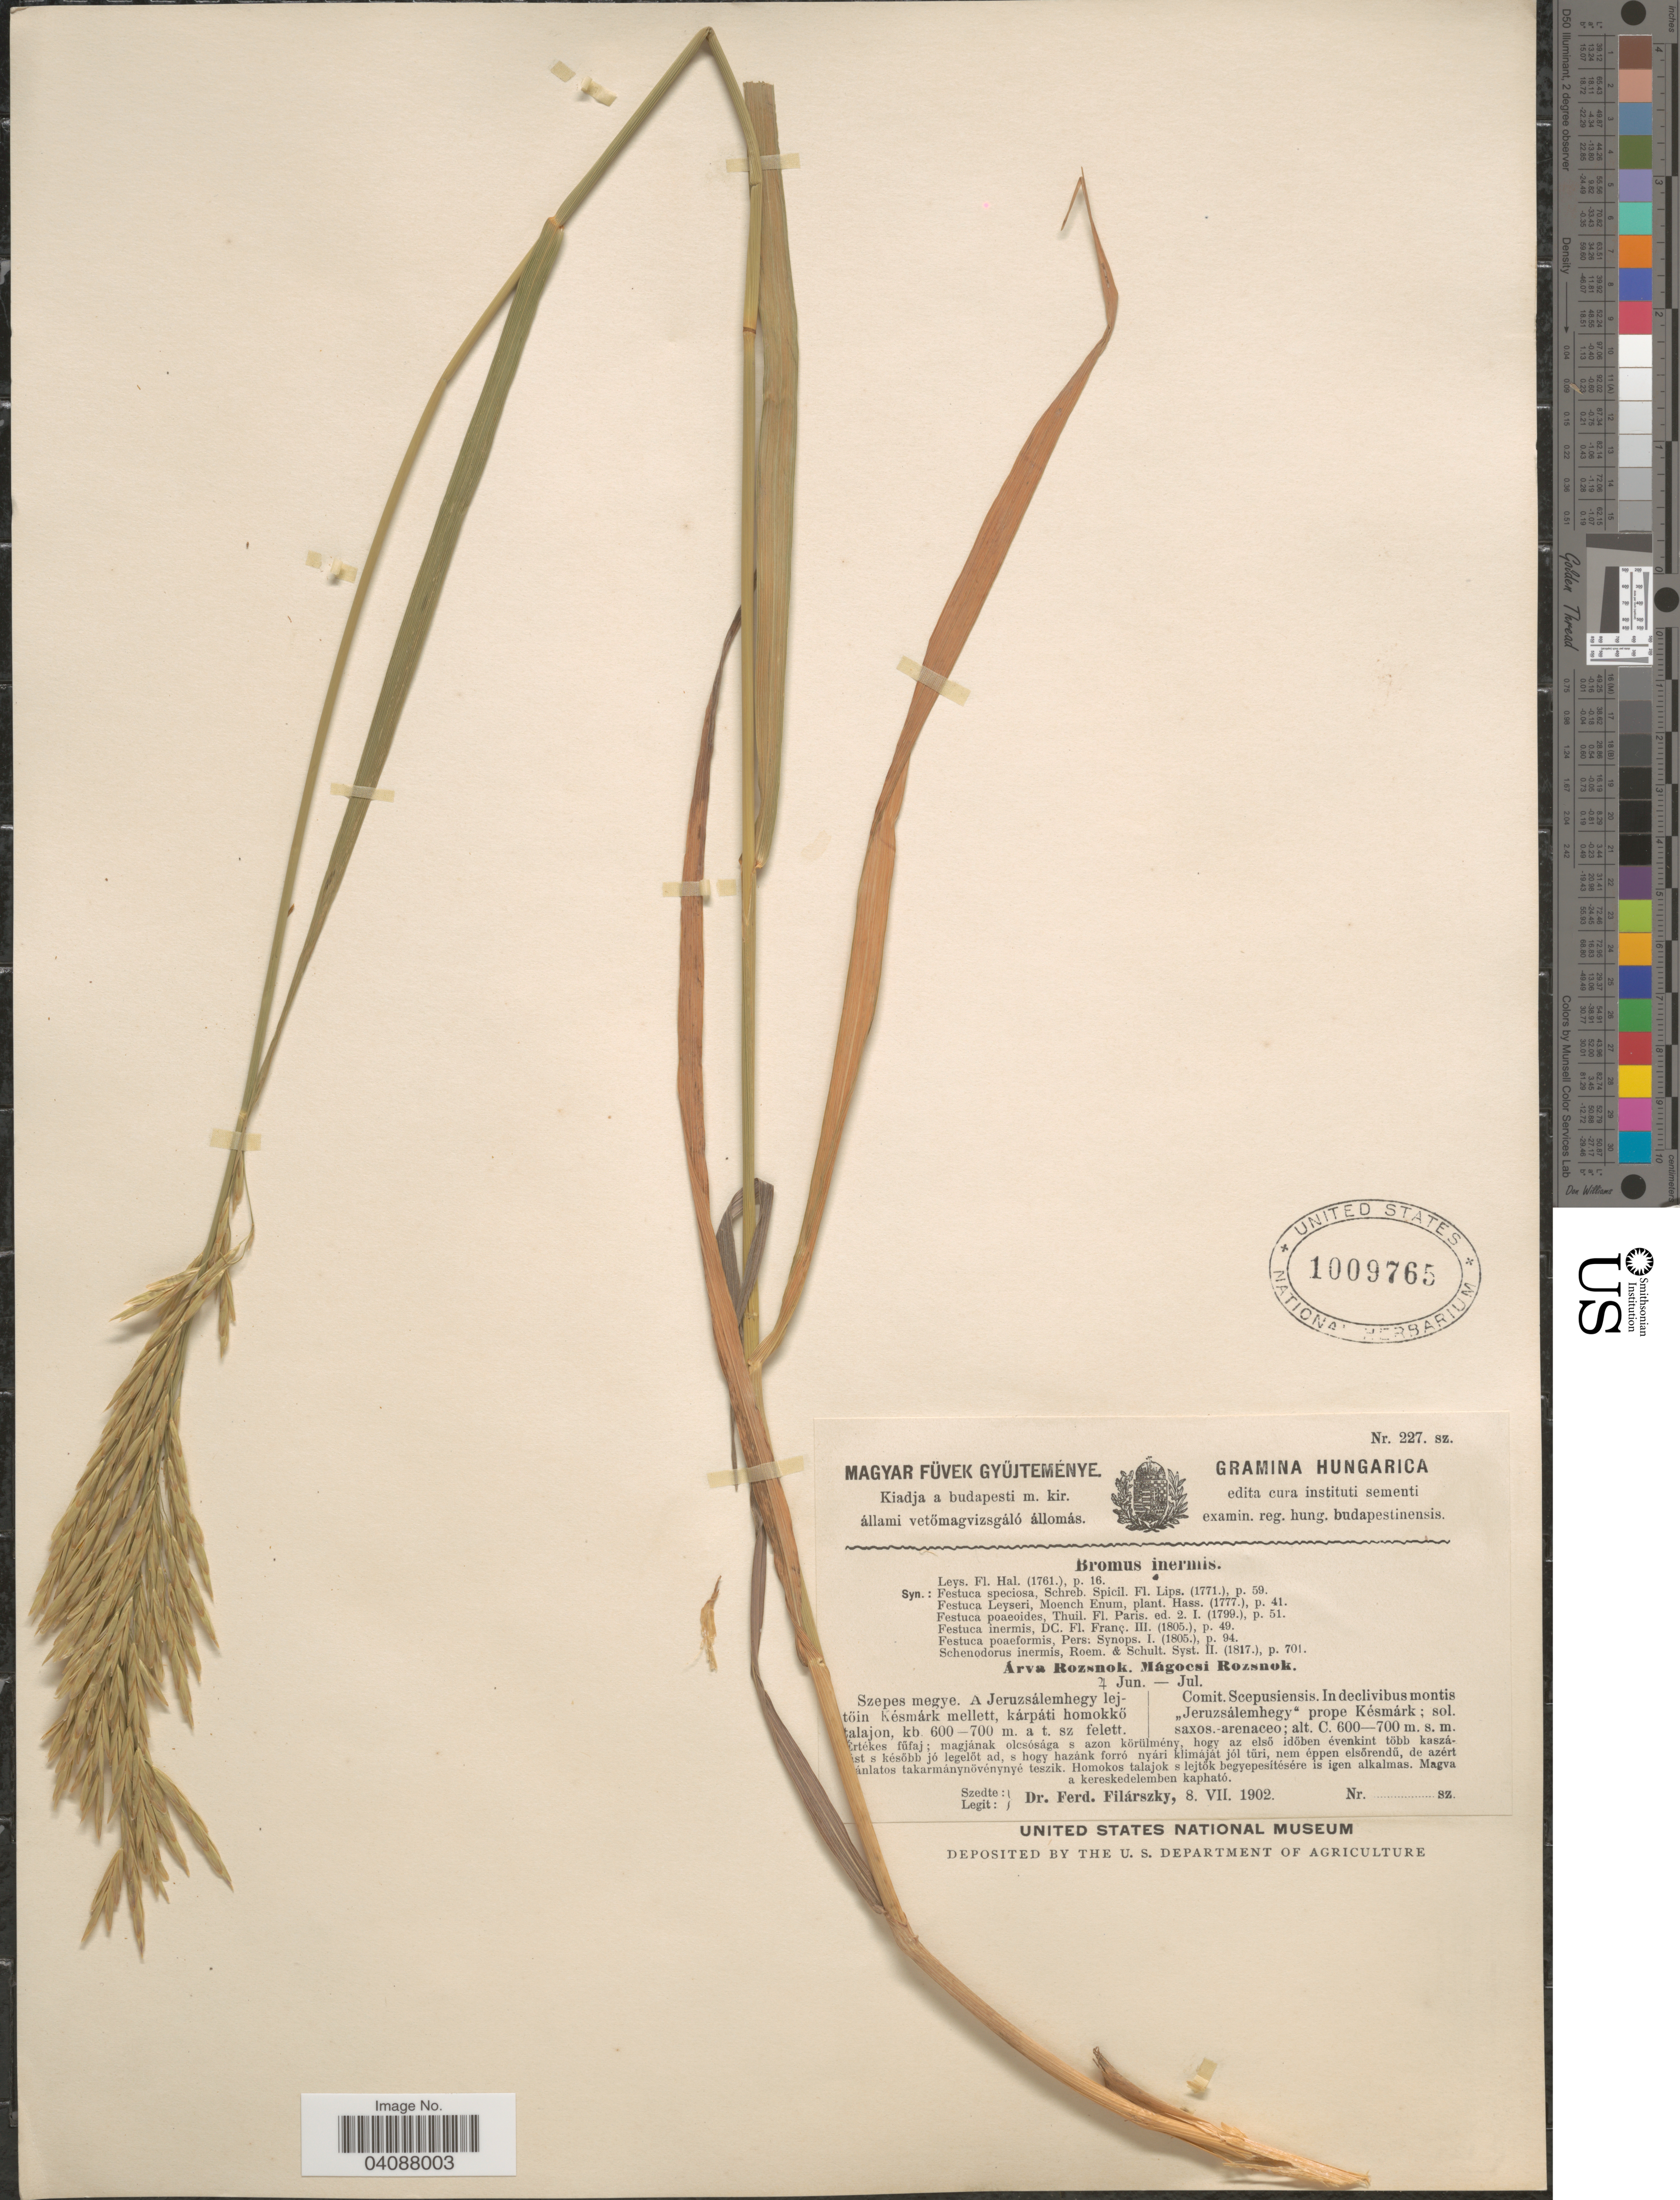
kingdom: Plantae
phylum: Tracheophyta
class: Liliopsida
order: Poales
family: Poaceae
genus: Bromus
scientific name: Bromus inermis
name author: Leyss.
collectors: F. Filarszky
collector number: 227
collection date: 1902-07-08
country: Hungary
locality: Comit. Scepusiensis. In declivibus montis "Jeruzsálemhegy" prope Késmárk; sol. saxos.-arenaceo.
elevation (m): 600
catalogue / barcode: US 1009765